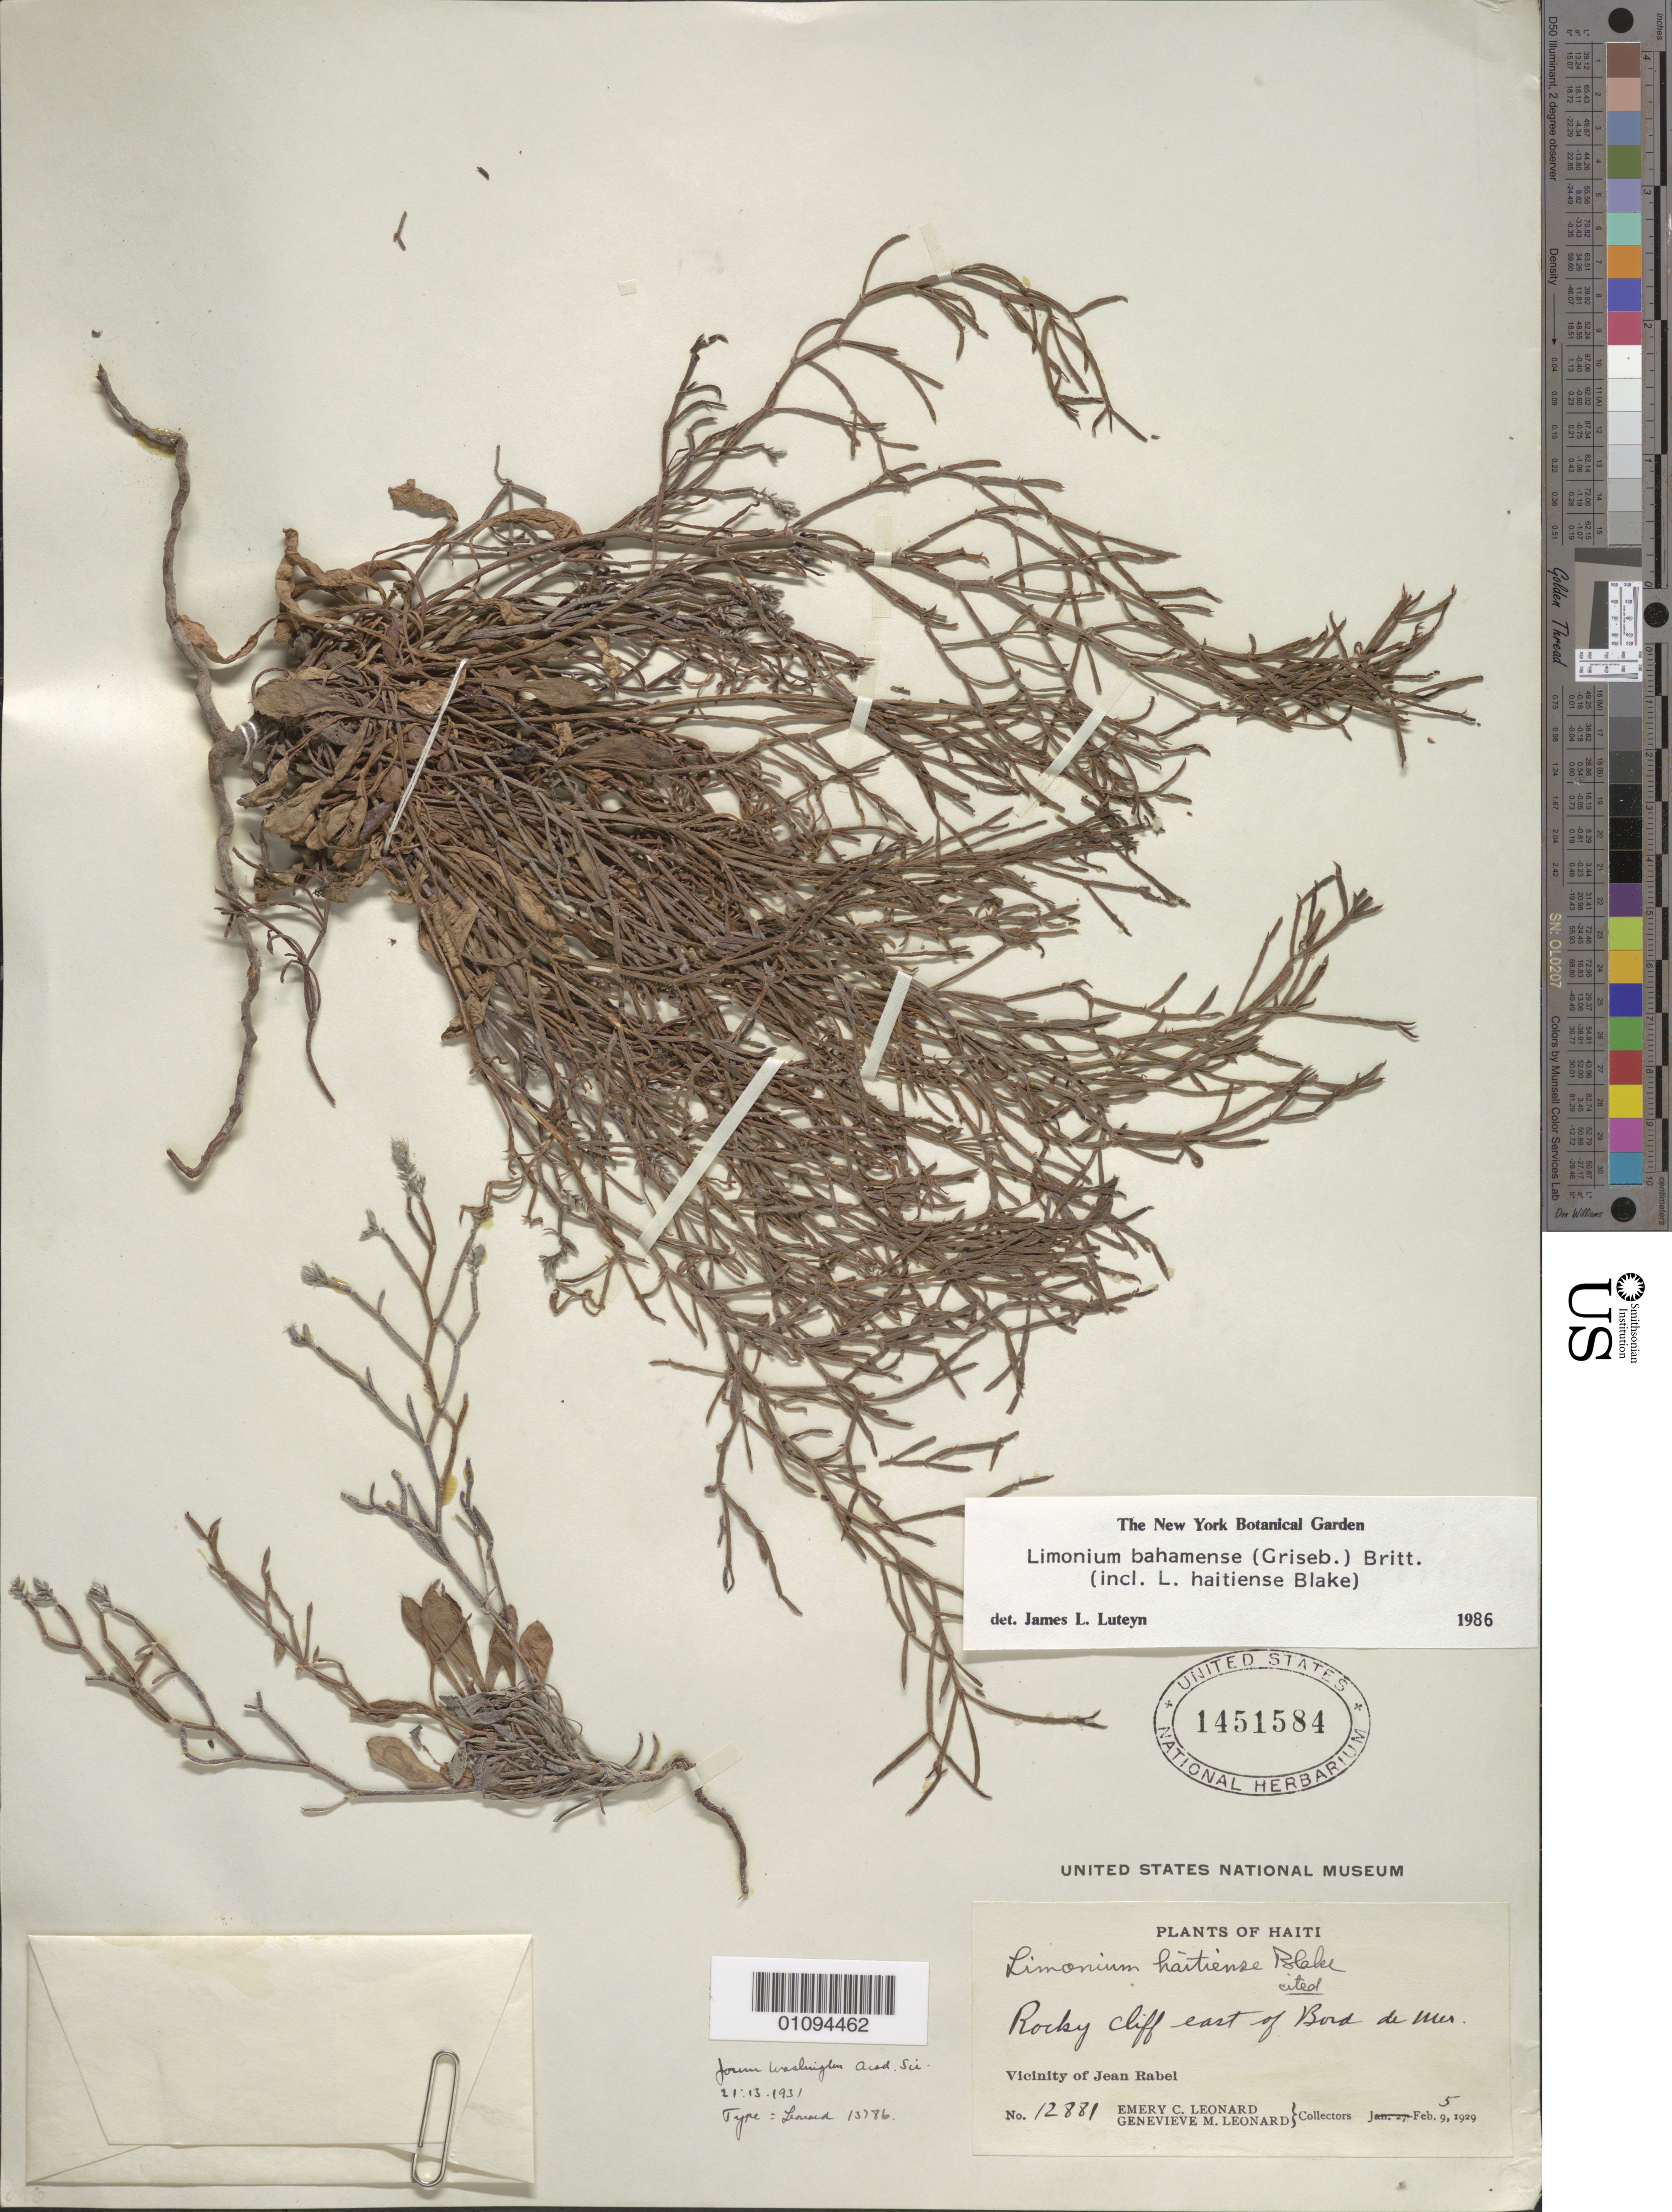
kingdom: Plantae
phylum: Tracheophyta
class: Magnoliopsida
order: Caryophyllales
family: Plumbaginaceae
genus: Limonium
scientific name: Limonium bahamense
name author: (Griseb.) Britton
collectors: E. C. Leonard & G. M. Leonard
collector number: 12881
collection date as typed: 05 Feb 1929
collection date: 1929-02-05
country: Haiti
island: Hispaniola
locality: Vicinity of Jean Rabel, E of Bord de Mer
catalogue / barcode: US 1451584